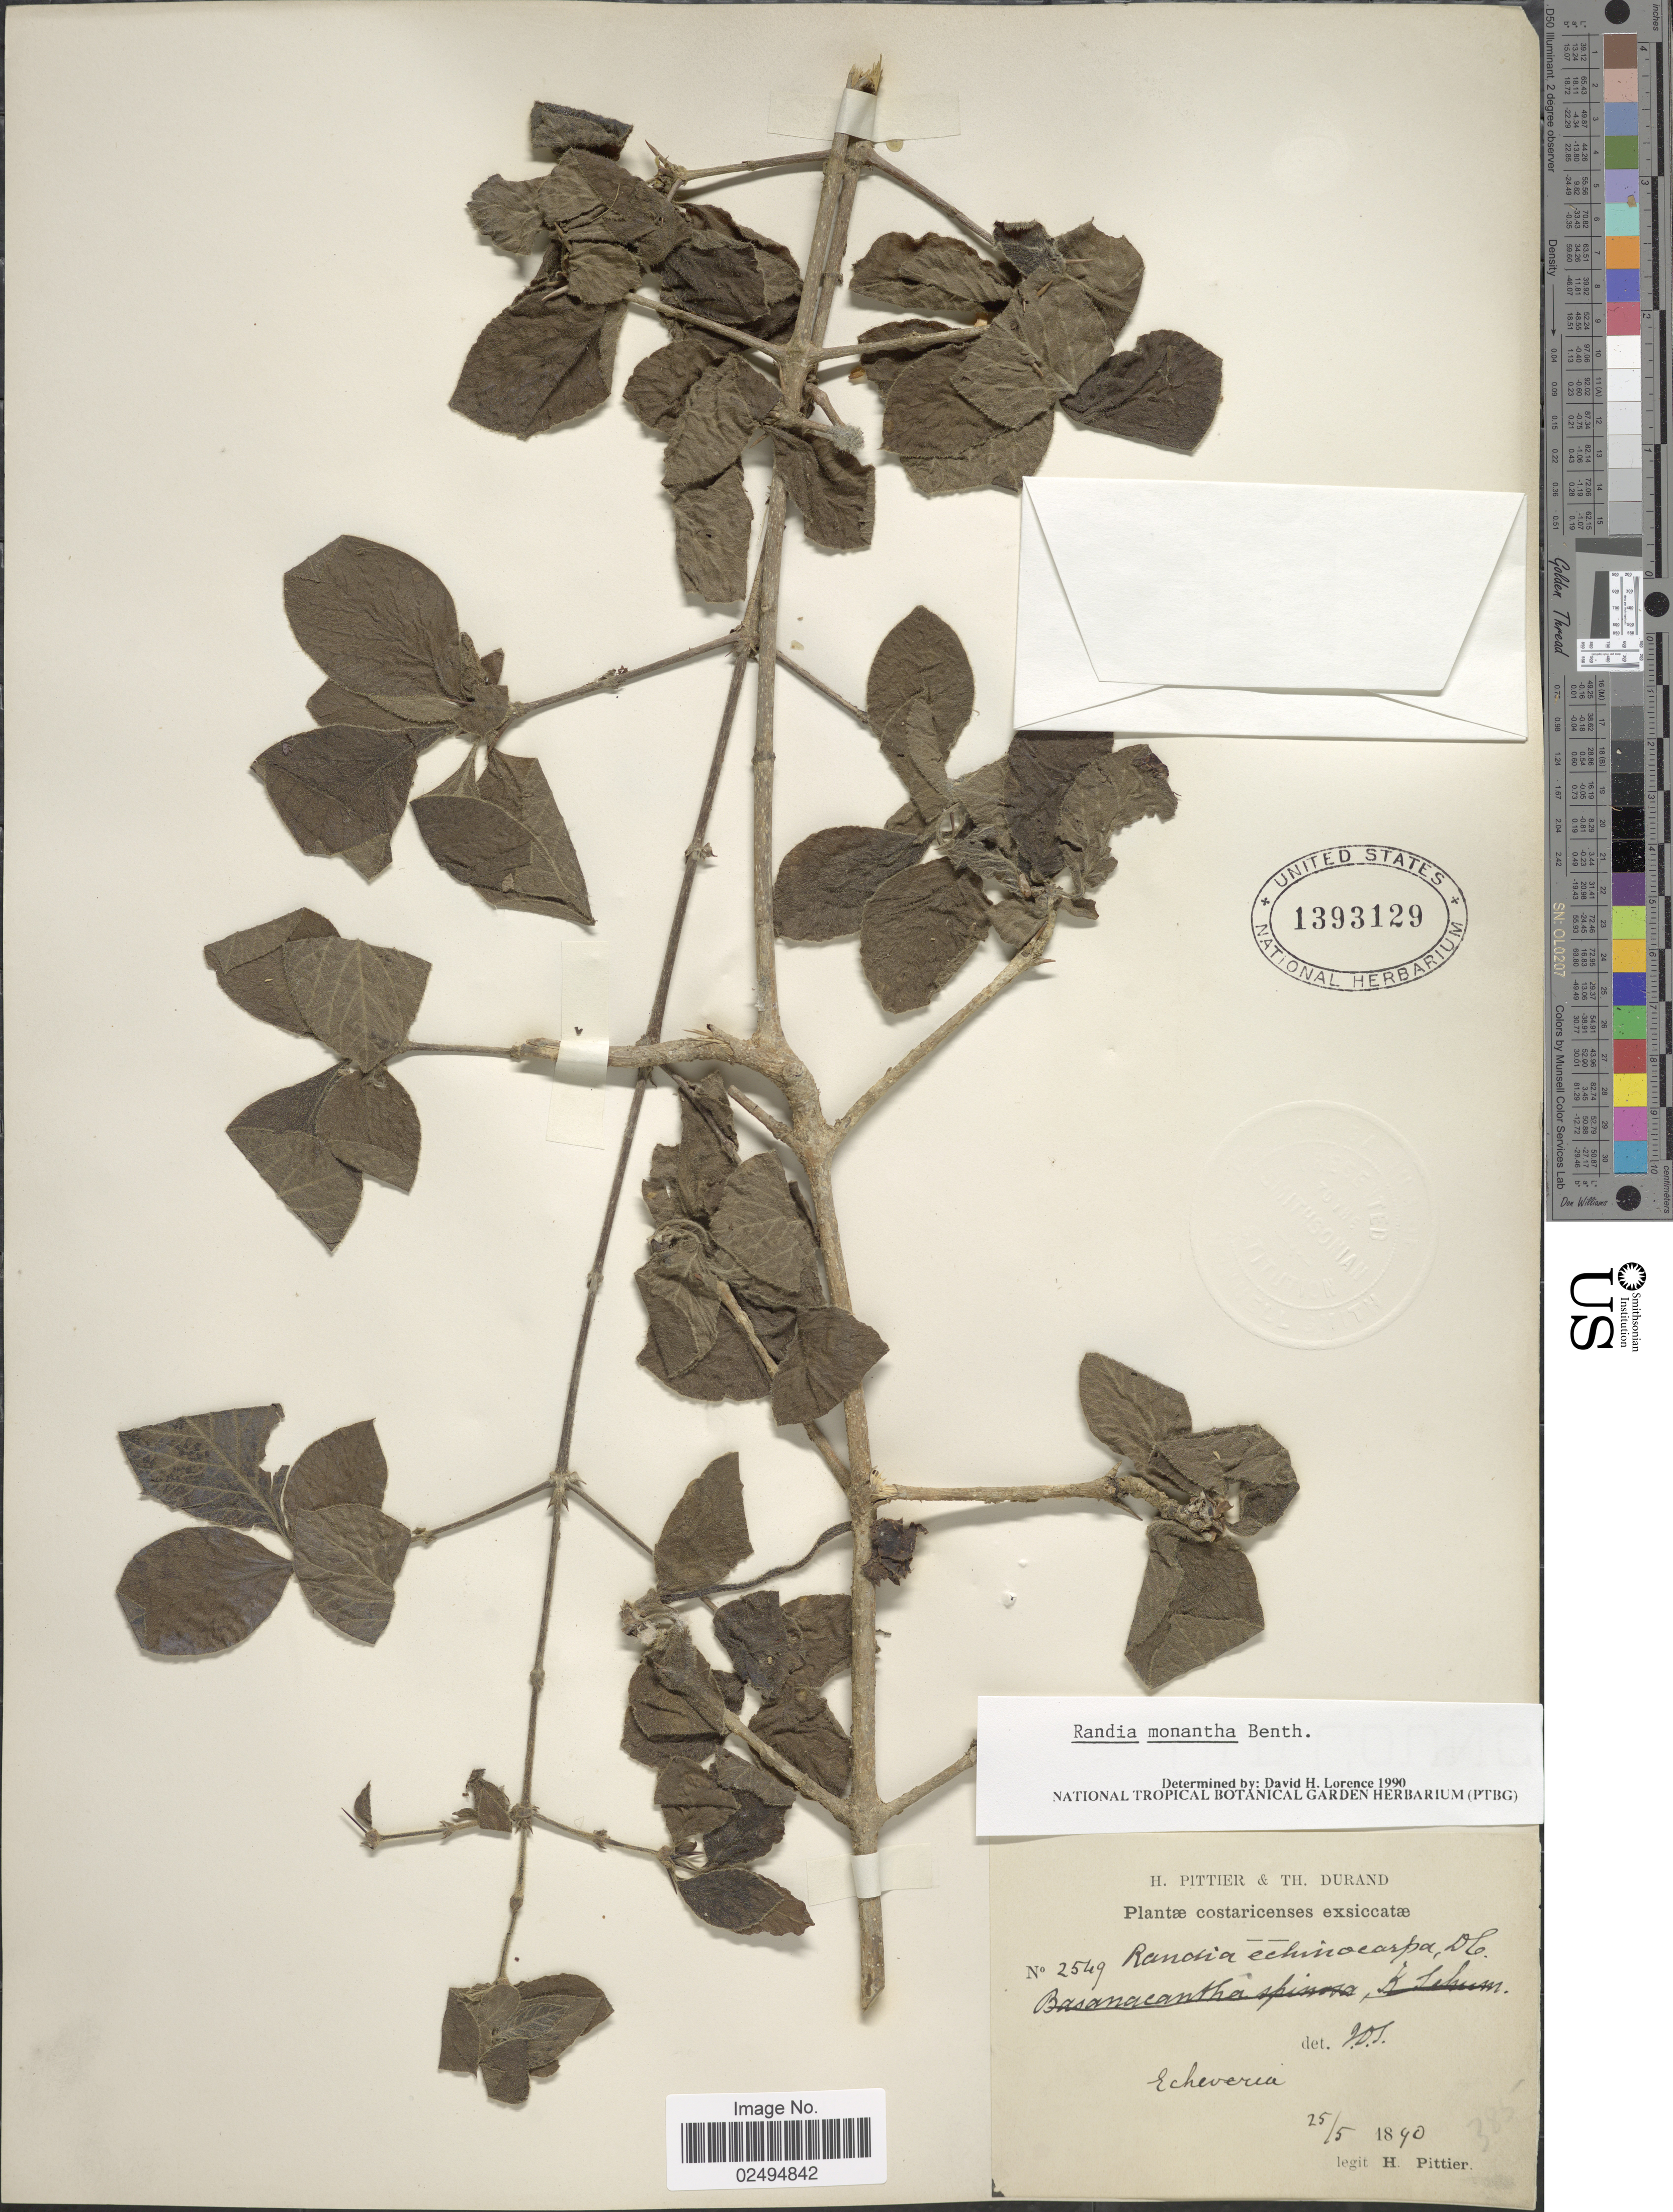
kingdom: Plantae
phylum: Tracheophyta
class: Magnoliopsida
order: Gentianales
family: Rubiaceae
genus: Randia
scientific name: Randia monantha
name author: Benth.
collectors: H. F. Pittier & T. Durand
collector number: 2549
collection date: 1840-05-25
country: Costa Rica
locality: Echeveria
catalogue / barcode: US 1393129